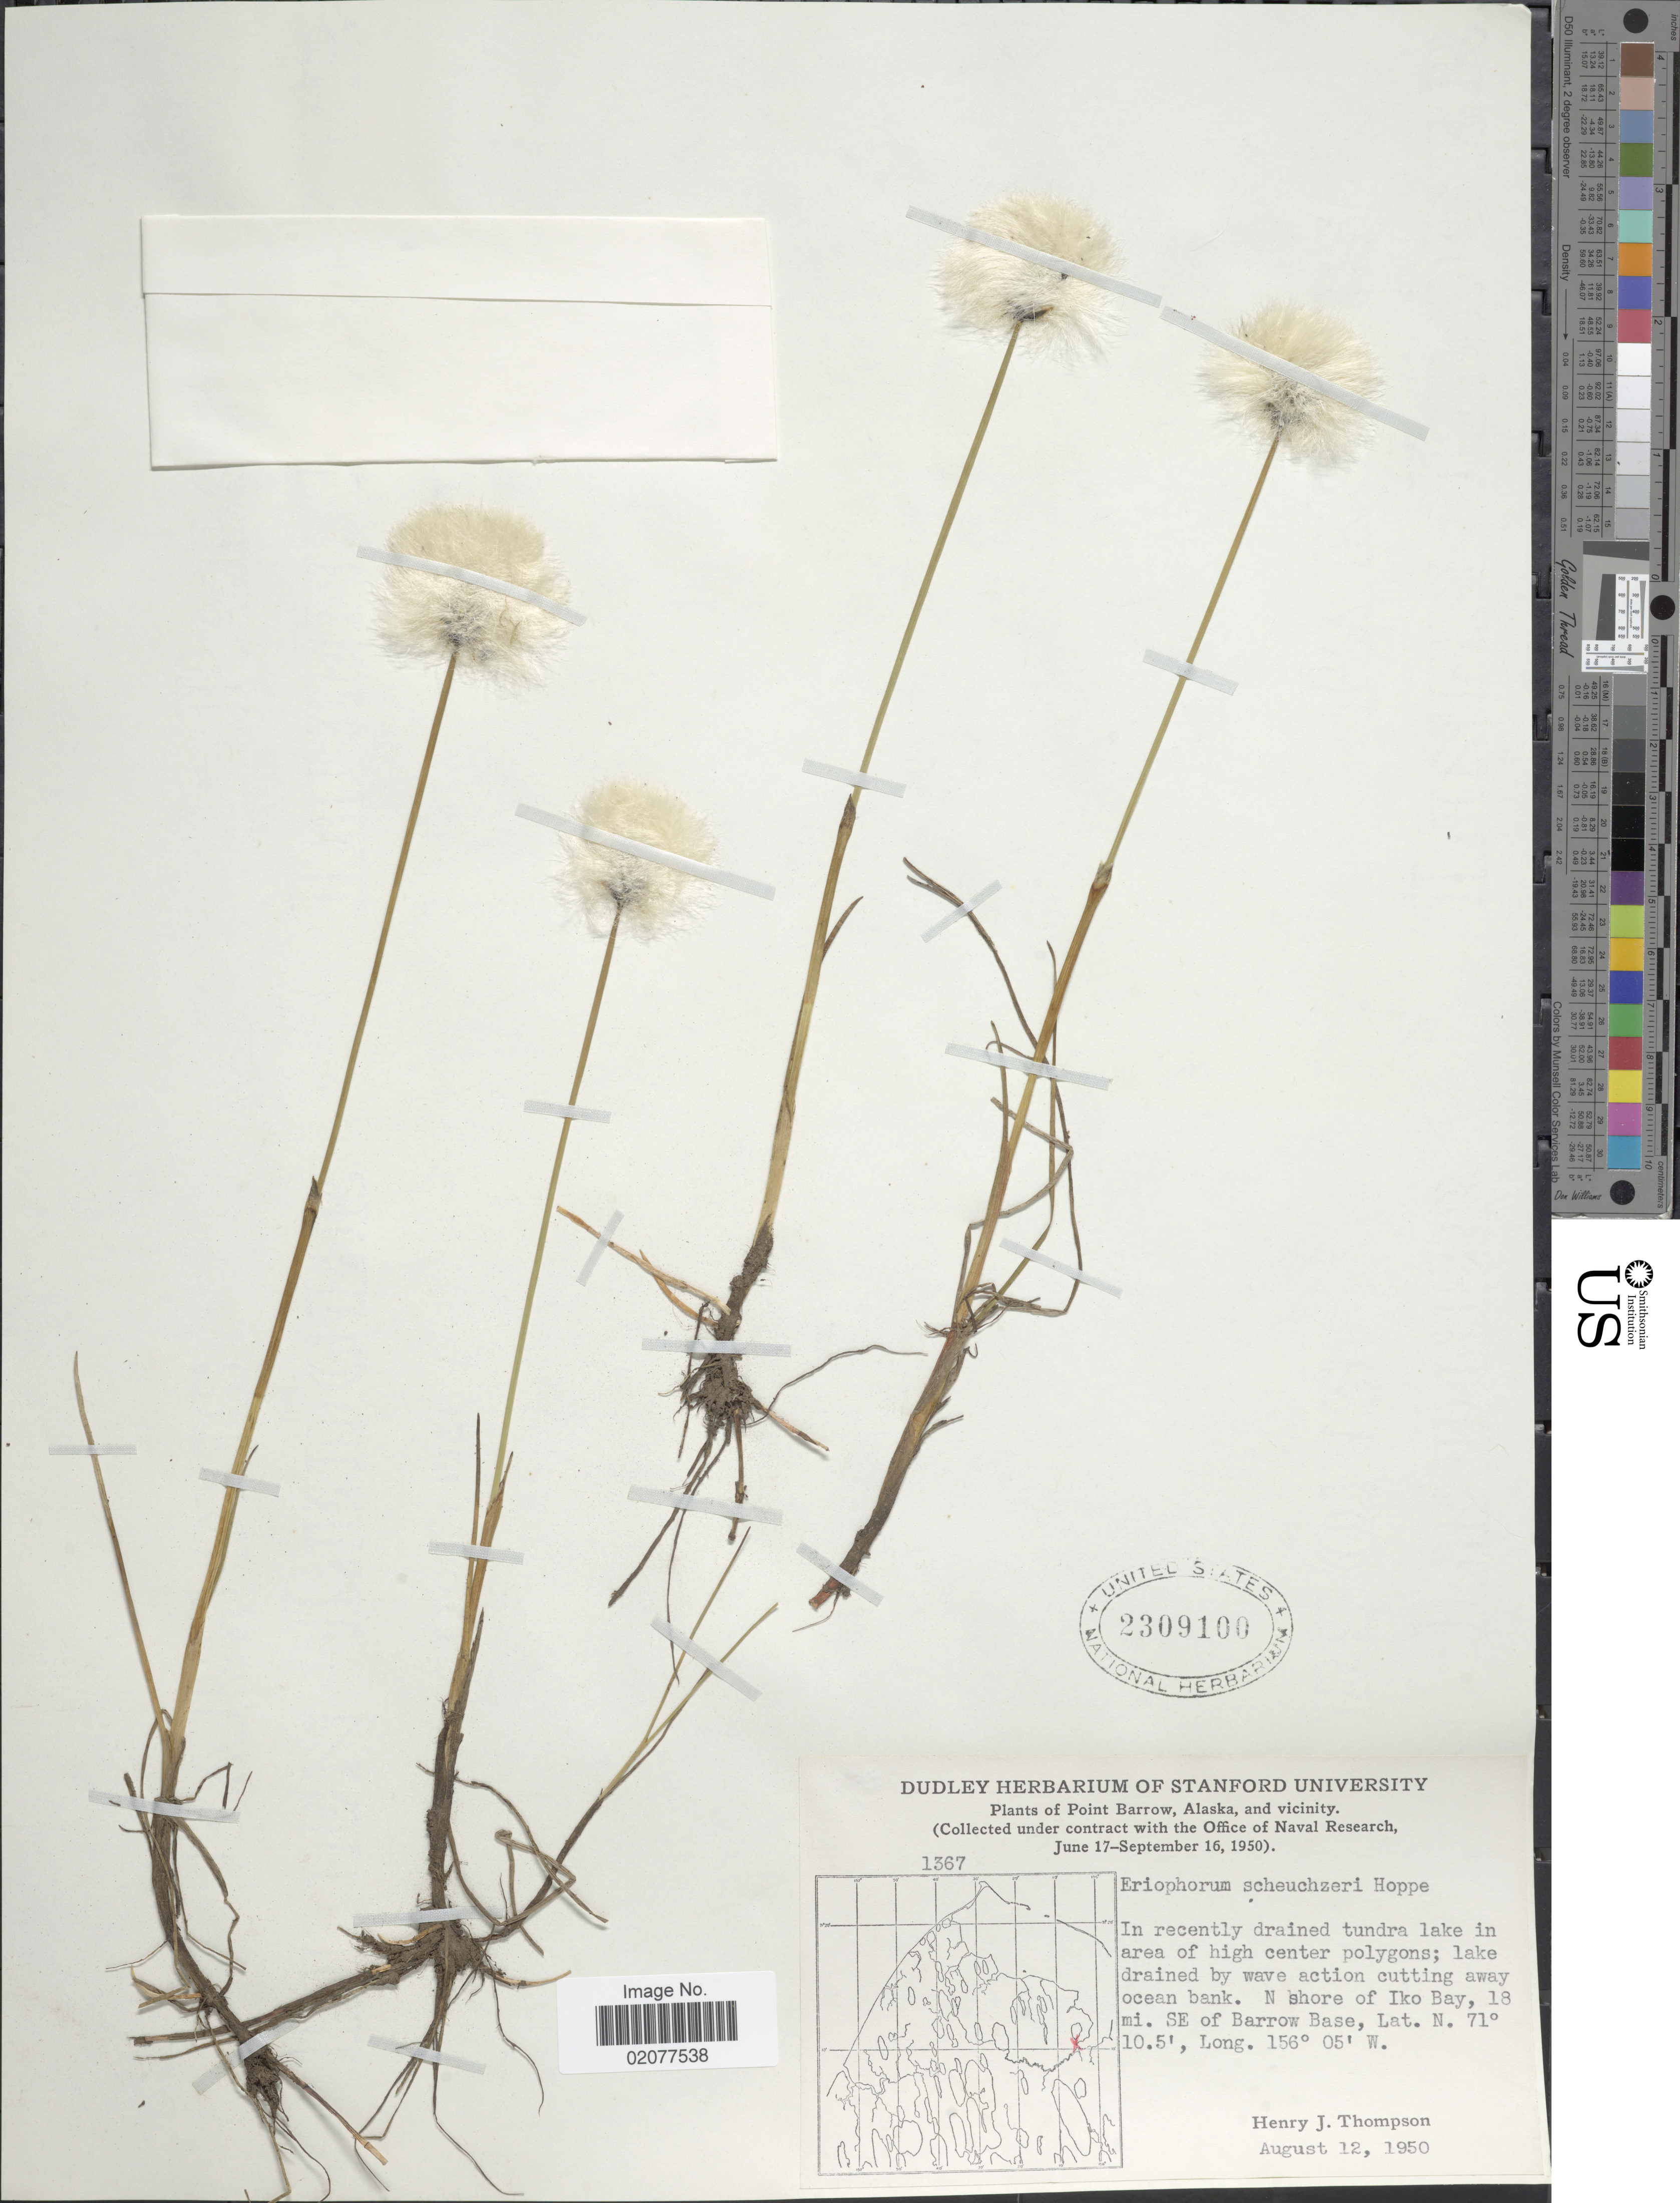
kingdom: Plantae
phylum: Tracheophyta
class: Liliopsida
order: Poales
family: Cyperaceae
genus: Eriophorum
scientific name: Eriophorum scheuchzeri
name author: Hoppe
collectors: H. J. Thompson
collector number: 1367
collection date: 1950-08-12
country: United States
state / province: Alaska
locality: Point Barrow, Alaska, and Vicinity. N shore of Iko Bay, 18 mi. SE of Barrow Base.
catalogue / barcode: US 2309100